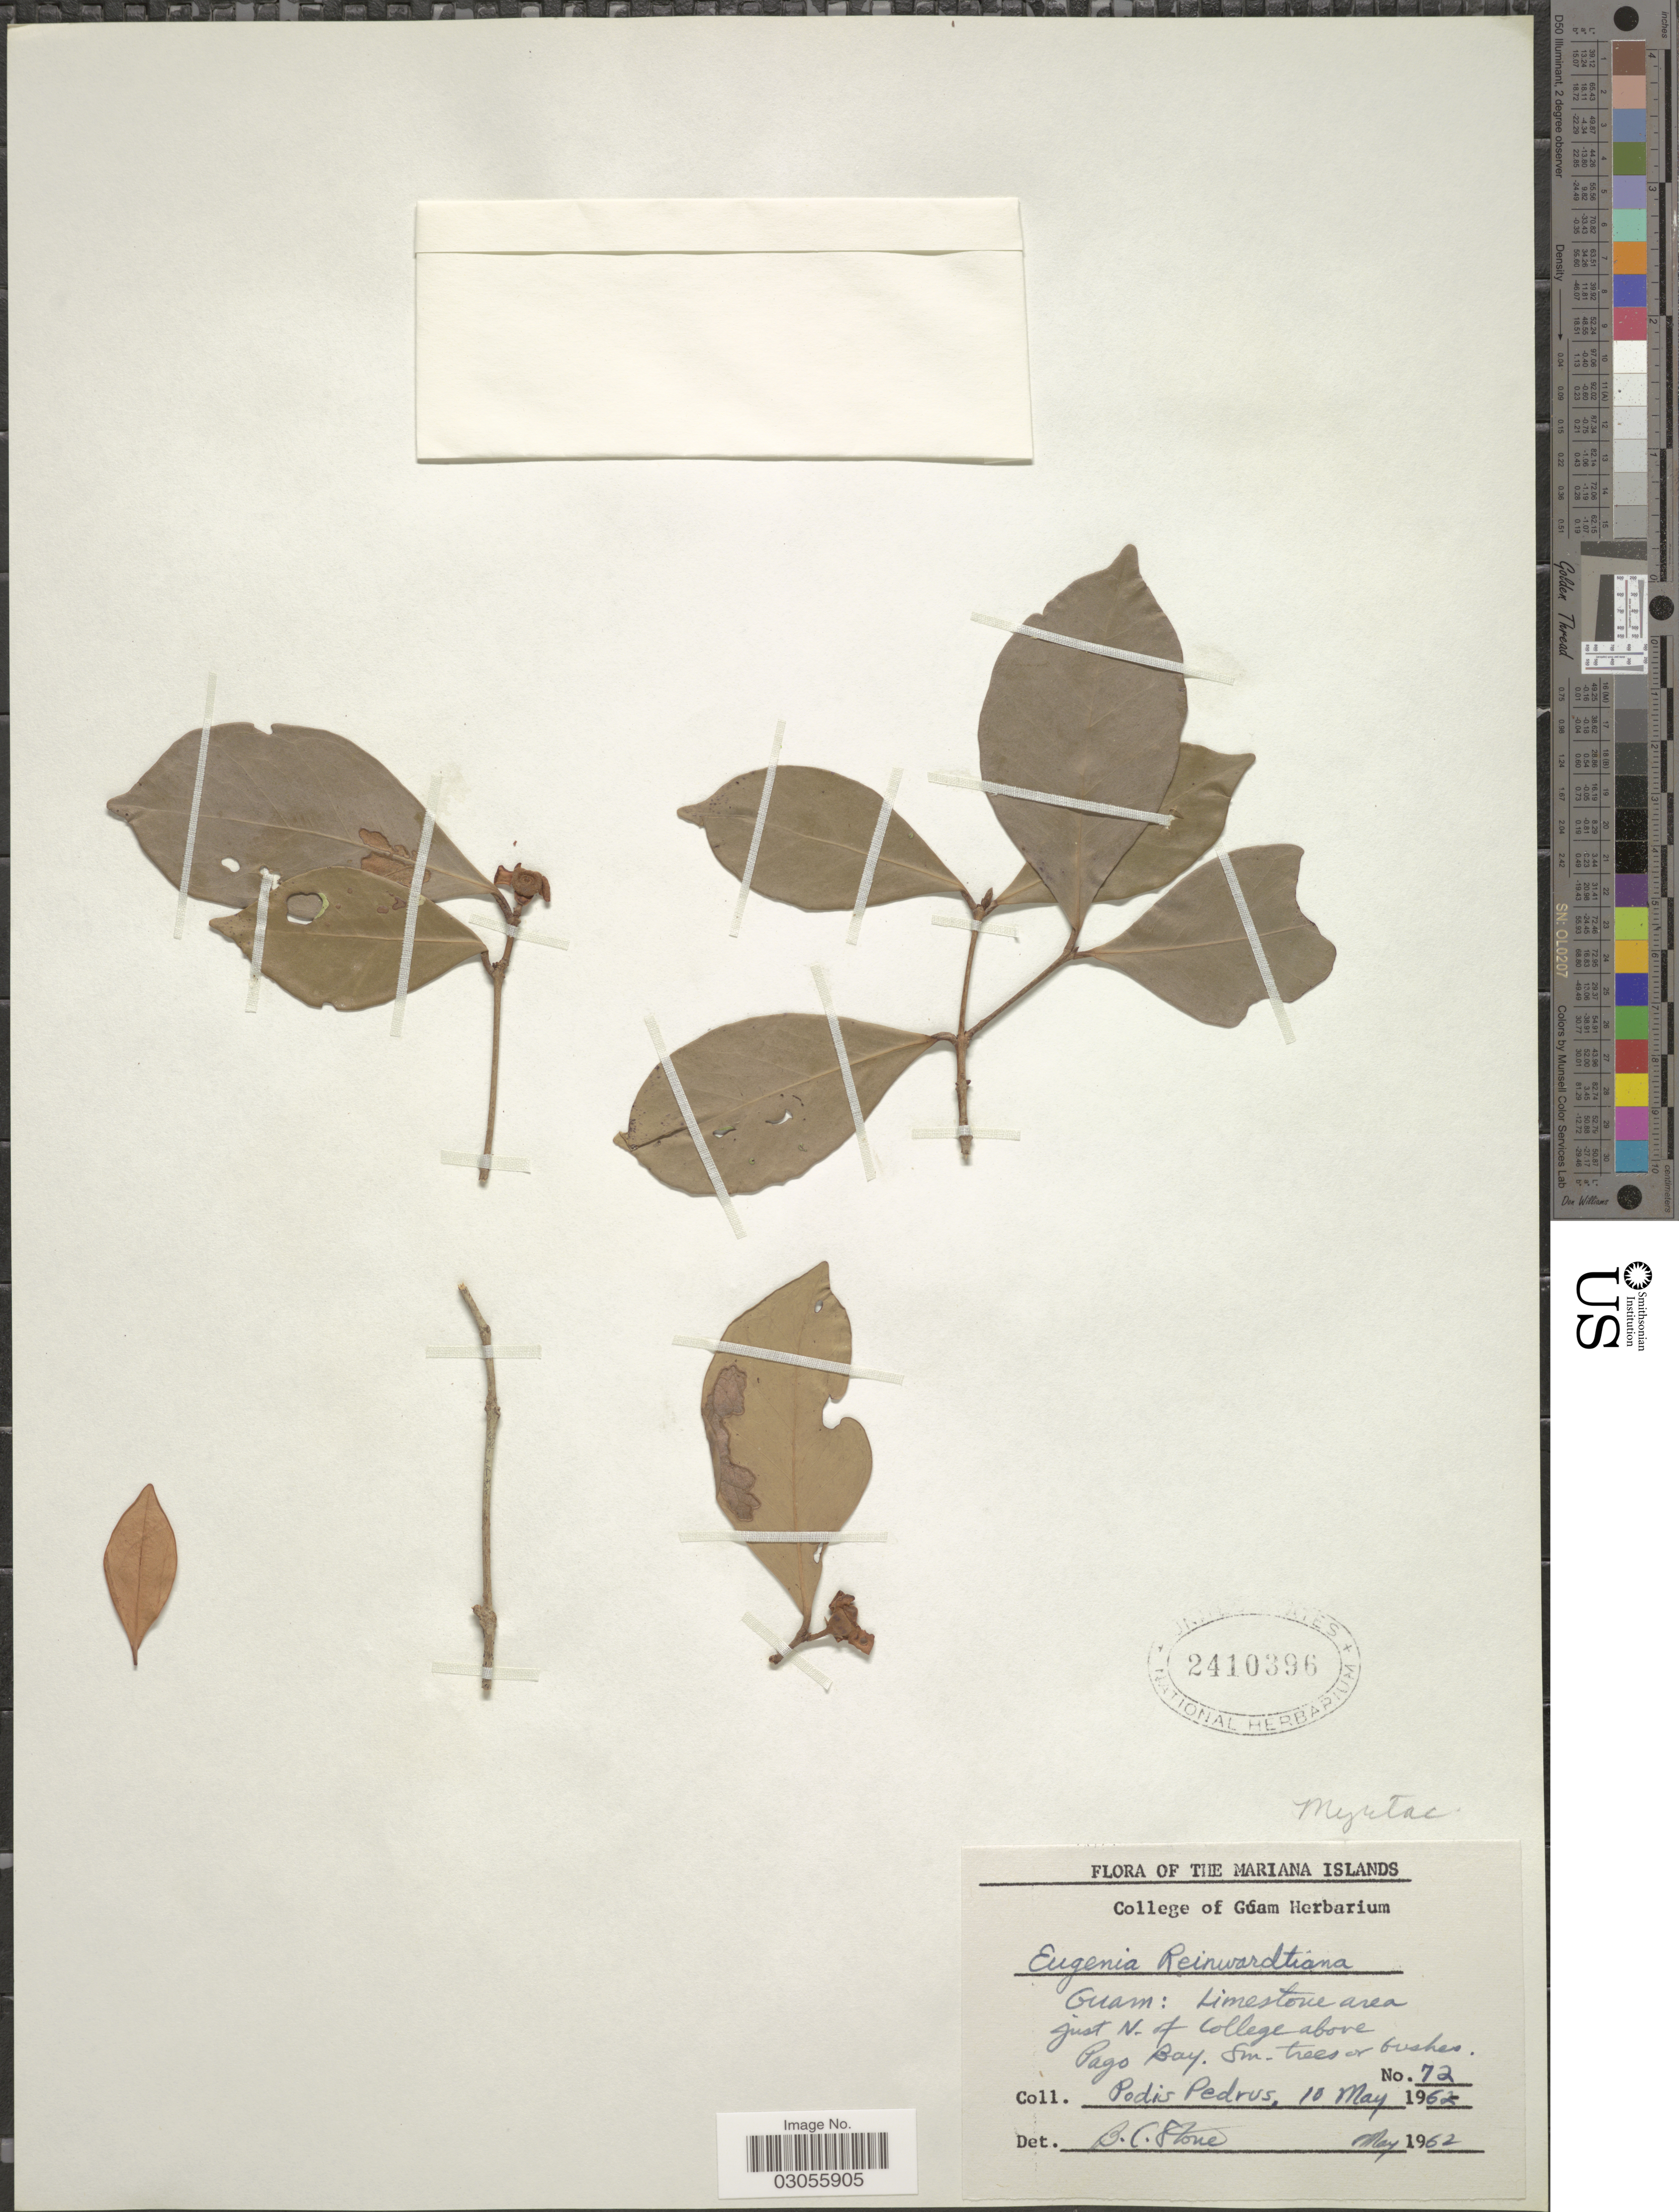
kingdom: Plantae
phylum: Tracheophyta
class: Magnoliopsida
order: Myrtales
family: Myrtaceae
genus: Eugenia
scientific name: Eugenia reinwardtiana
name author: (Blume) DC.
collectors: P. Pedrus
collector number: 72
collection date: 1962-05-10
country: Guam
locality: Limestone area just N. of college above Pago Bay.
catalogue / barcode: US 2410396